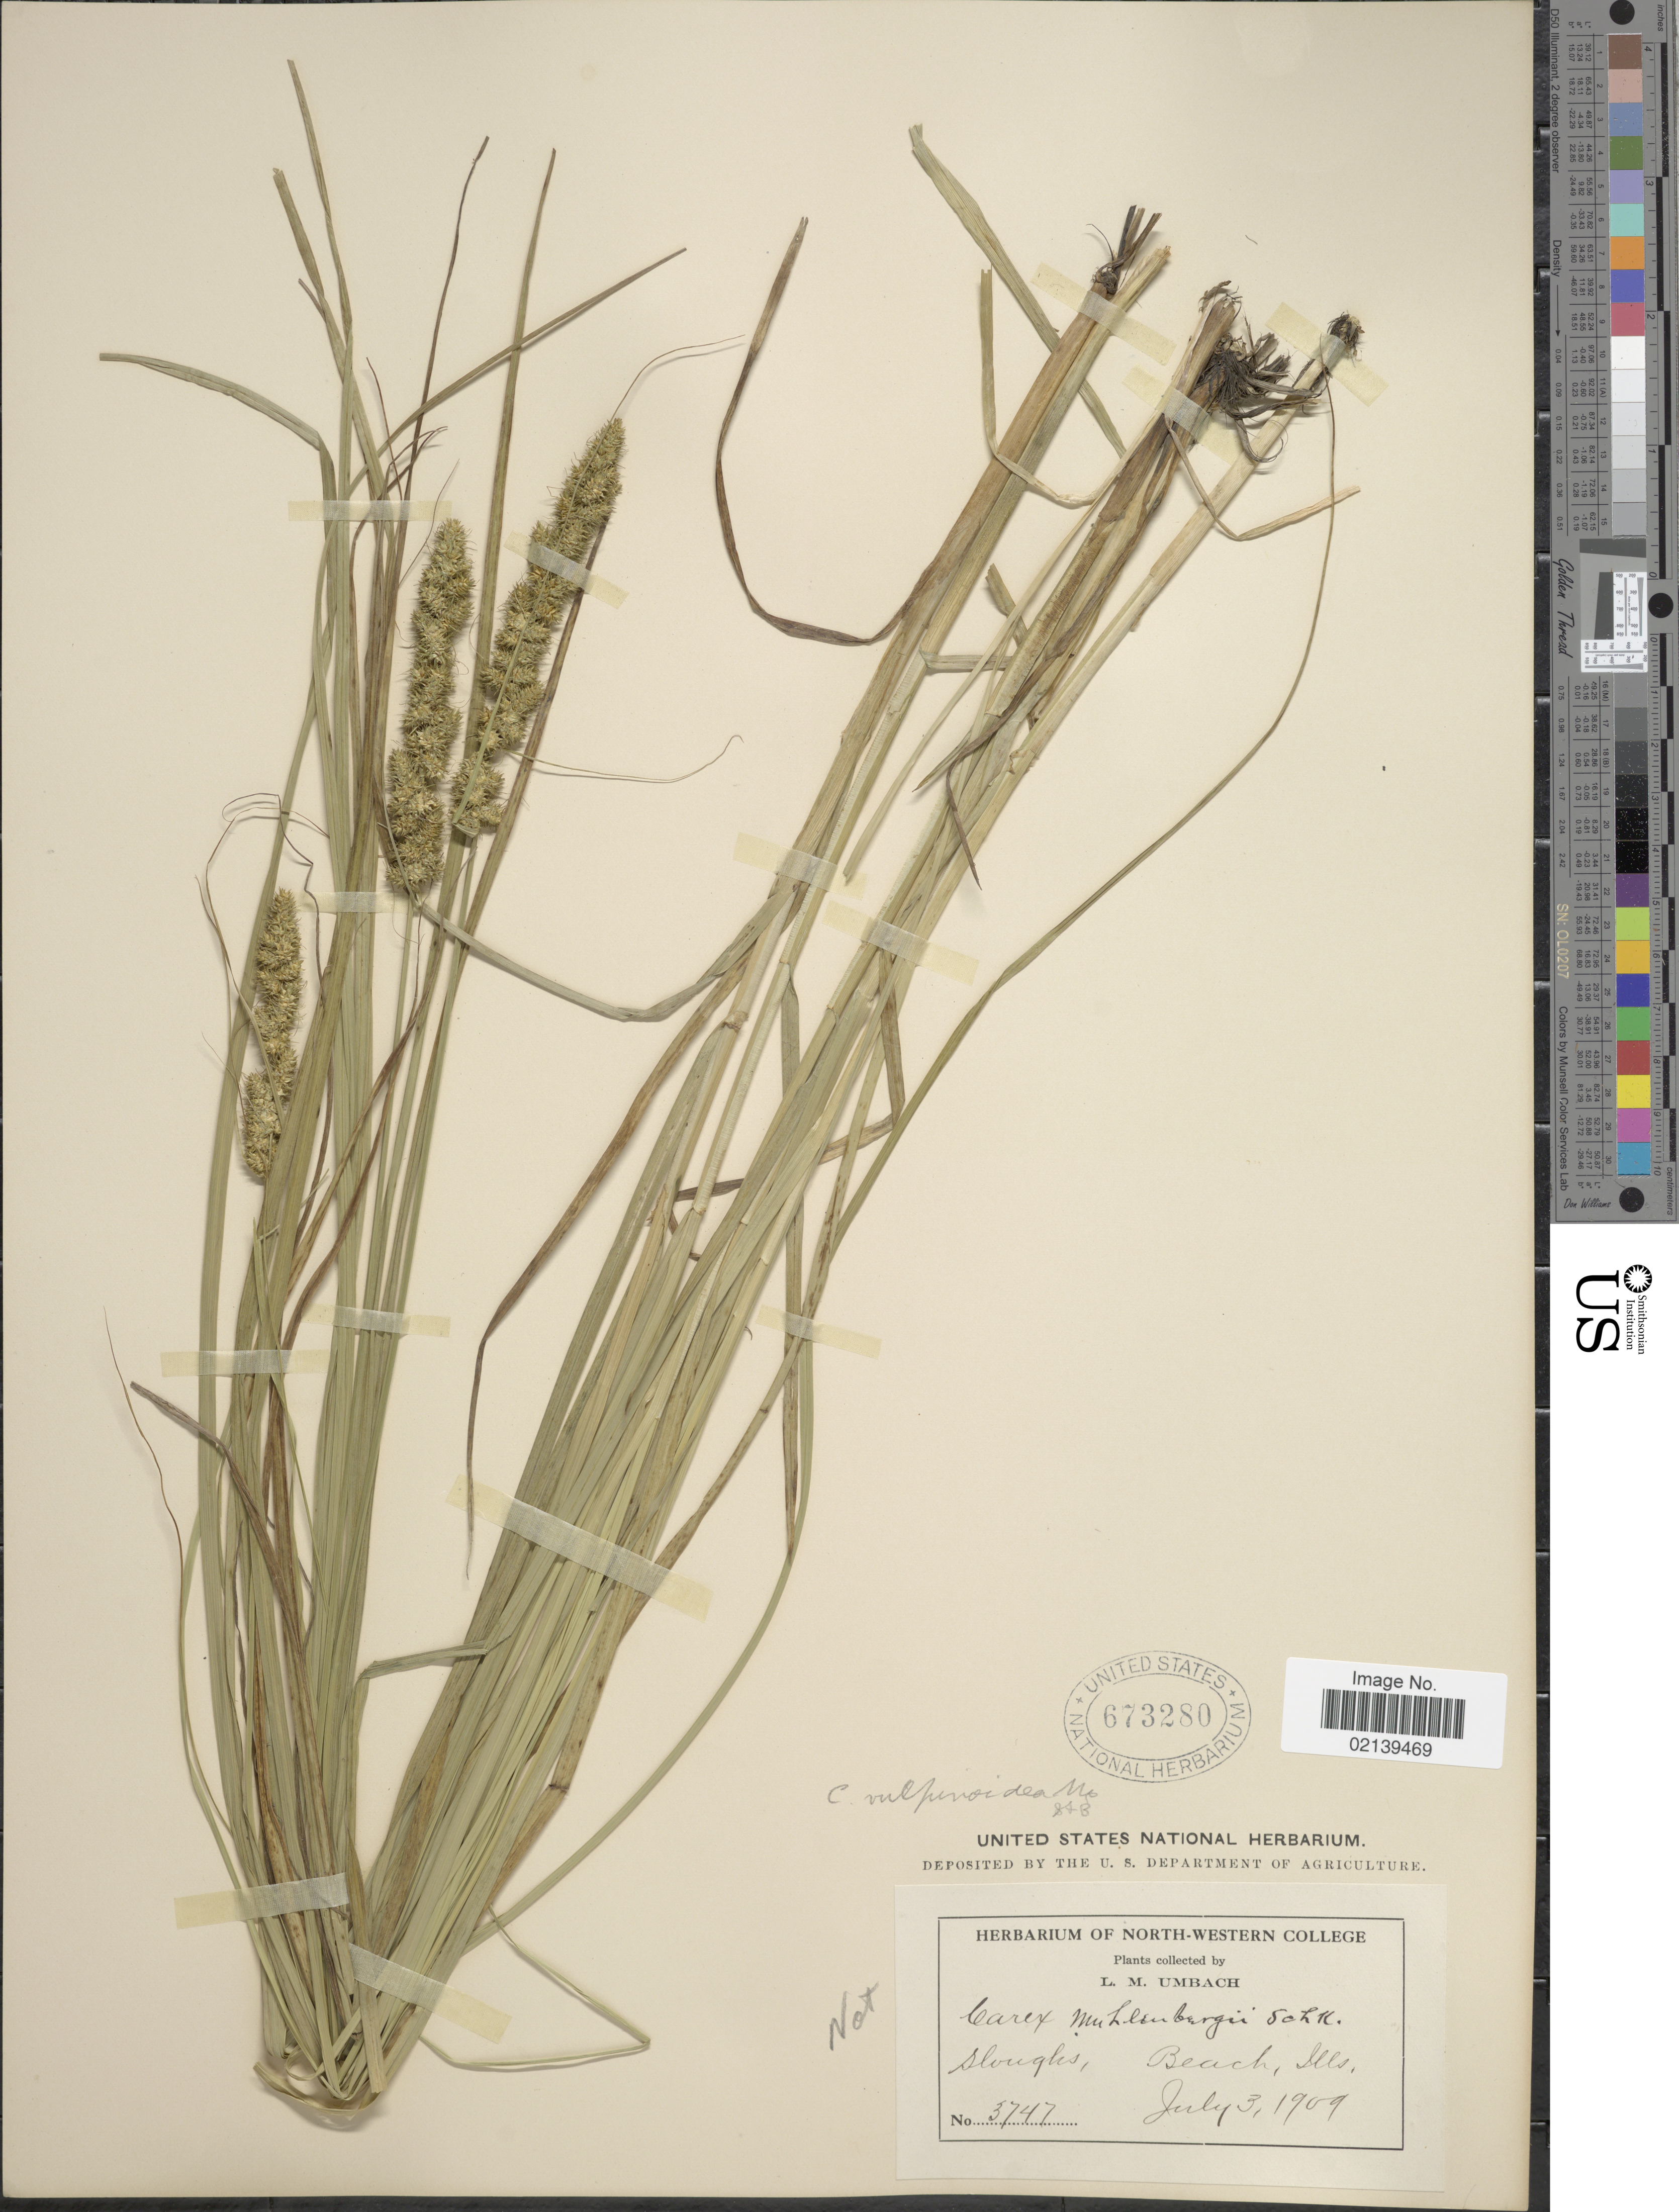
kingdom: Plantae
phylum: Tracheophyta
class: Liliopsida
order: Poales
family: Cyperaceae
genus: Carex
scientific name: Carex vulpinoidea Michx.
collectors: L. M. Umbach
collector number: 3747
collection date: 1909-07-03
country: United States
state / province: Illinois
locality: Sloughs, Beach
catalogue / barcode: US 673280